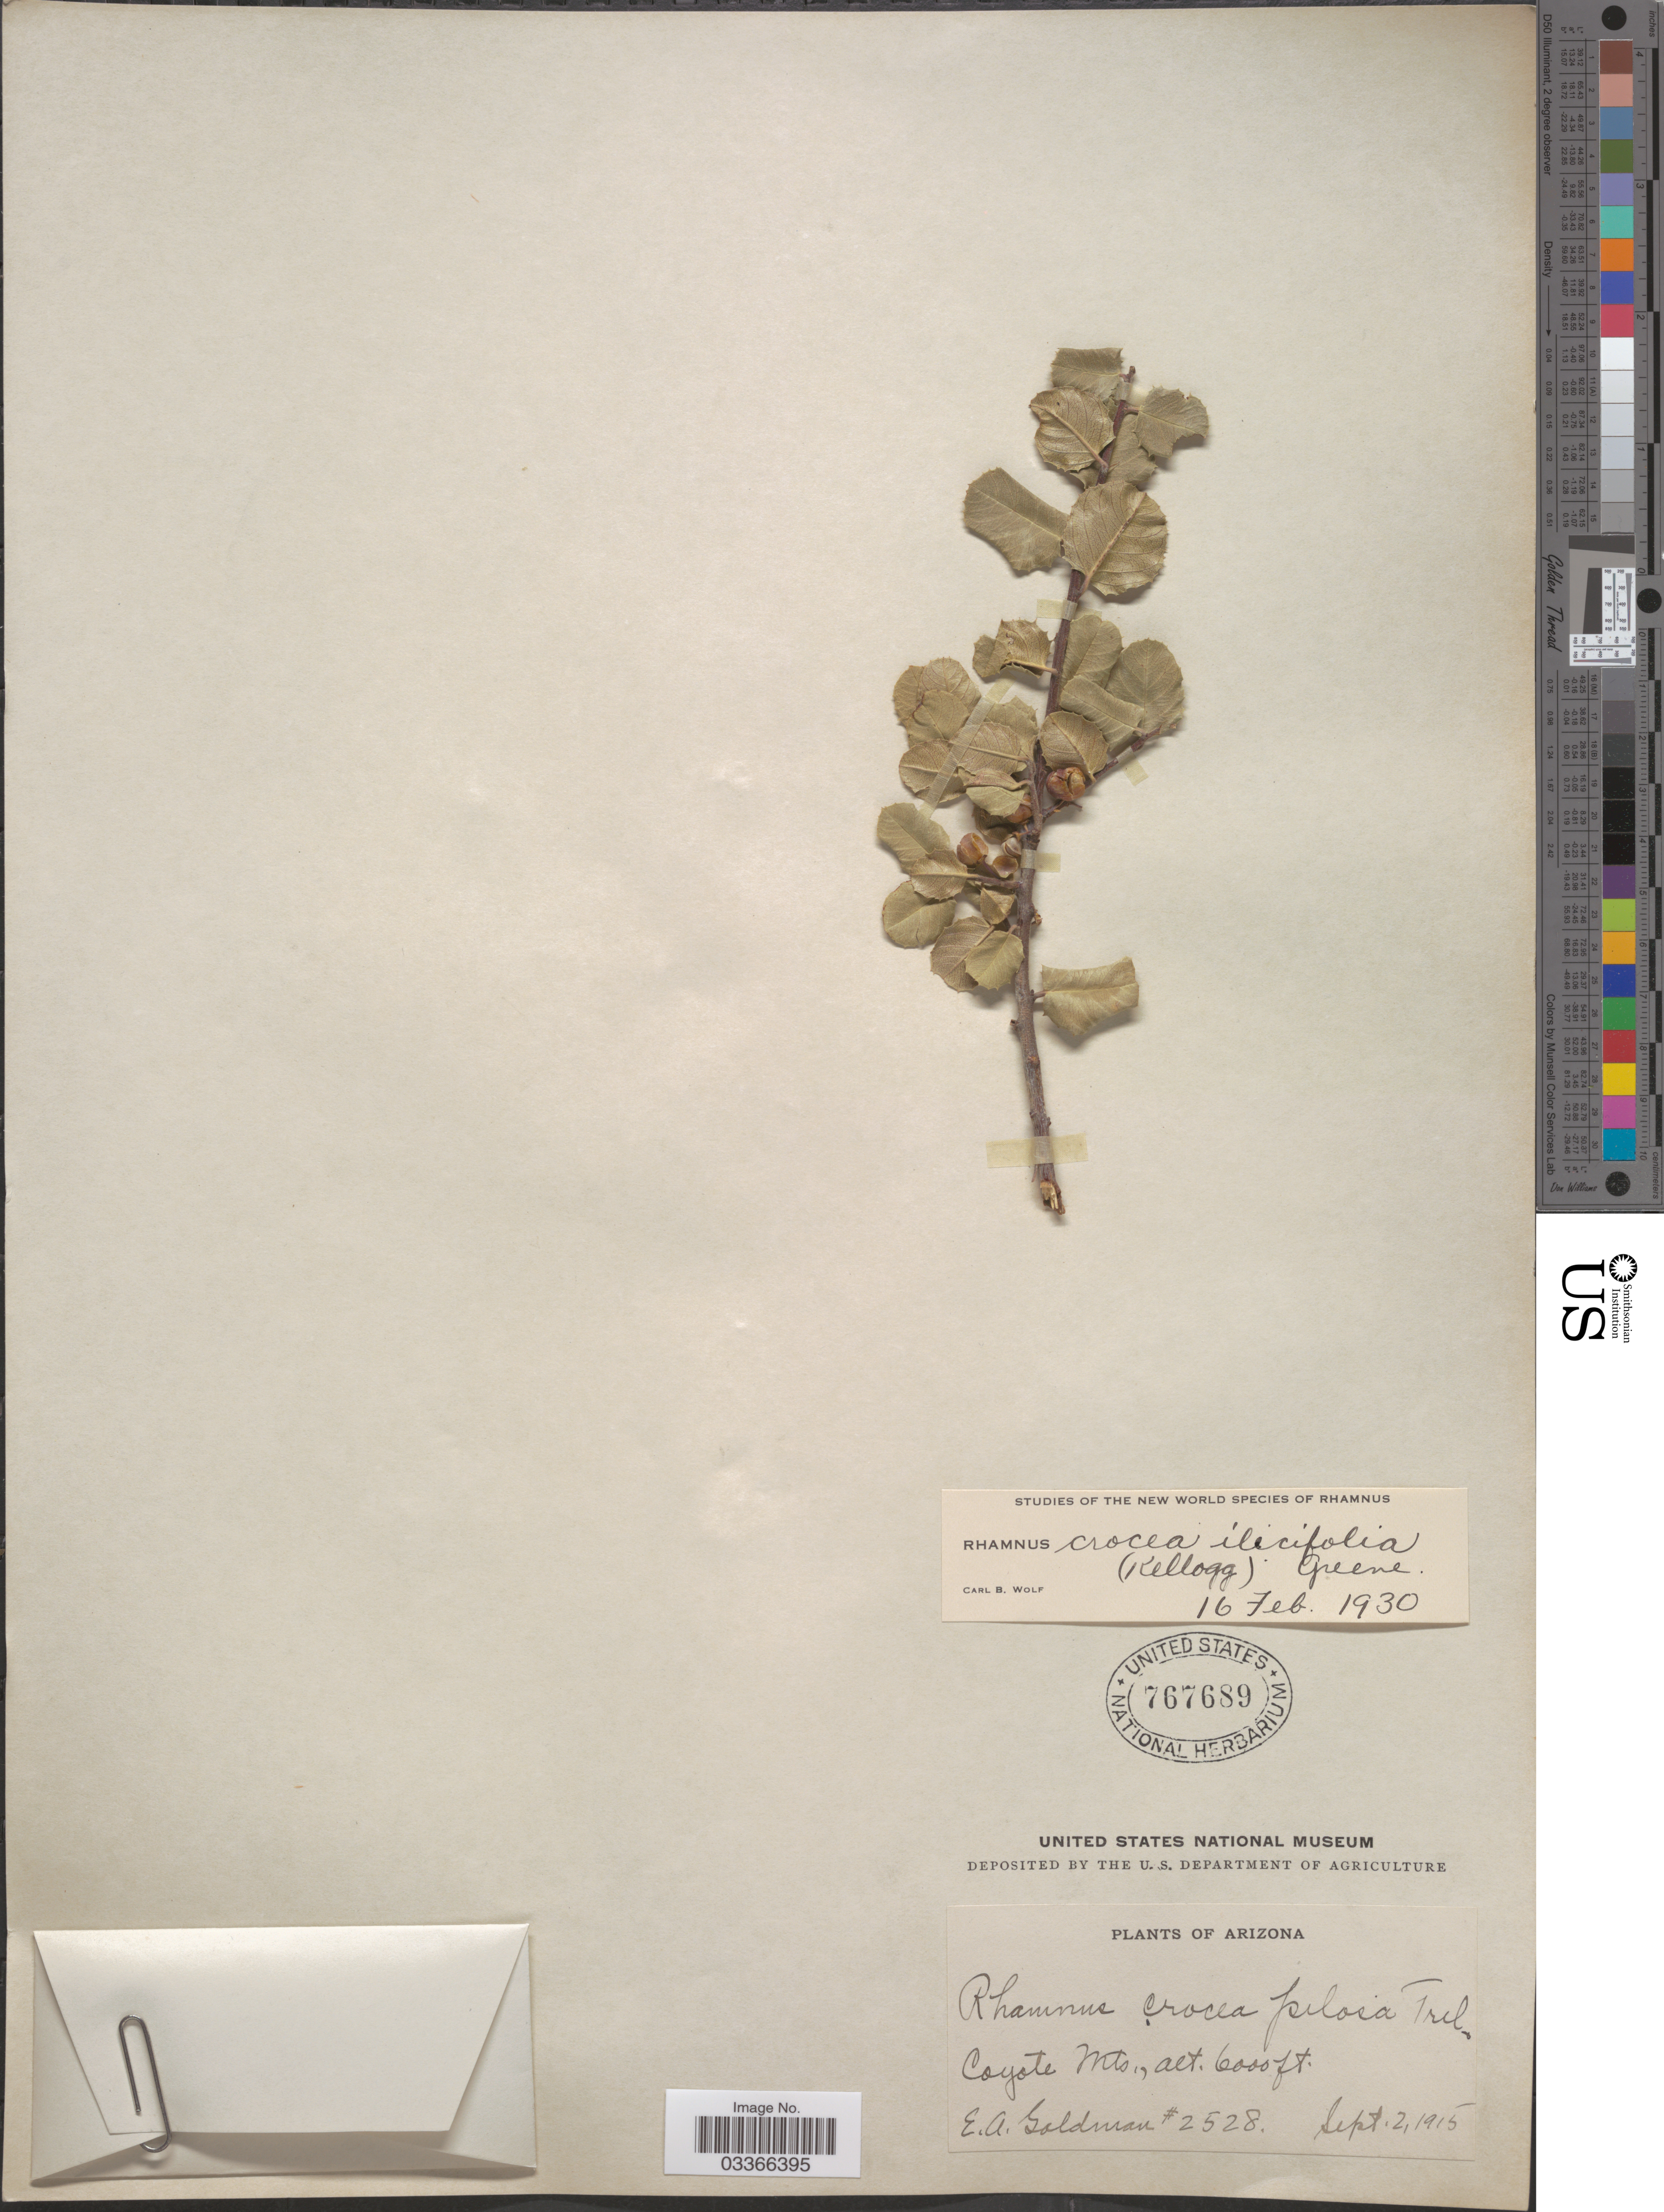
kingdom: Plantae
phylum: Tracheophyta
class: Magnoliopsida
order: Rosales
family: Rhamnaceae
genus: Rhamnus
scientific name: Rhamnus crocea var. ilicifolia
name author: (Kellogg) Greene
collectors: E. A. Goldman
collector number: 2528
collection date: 1915-09-02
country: United States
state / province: Arizona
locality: Coyote Mts.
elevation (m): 1829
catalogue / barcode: US 767689